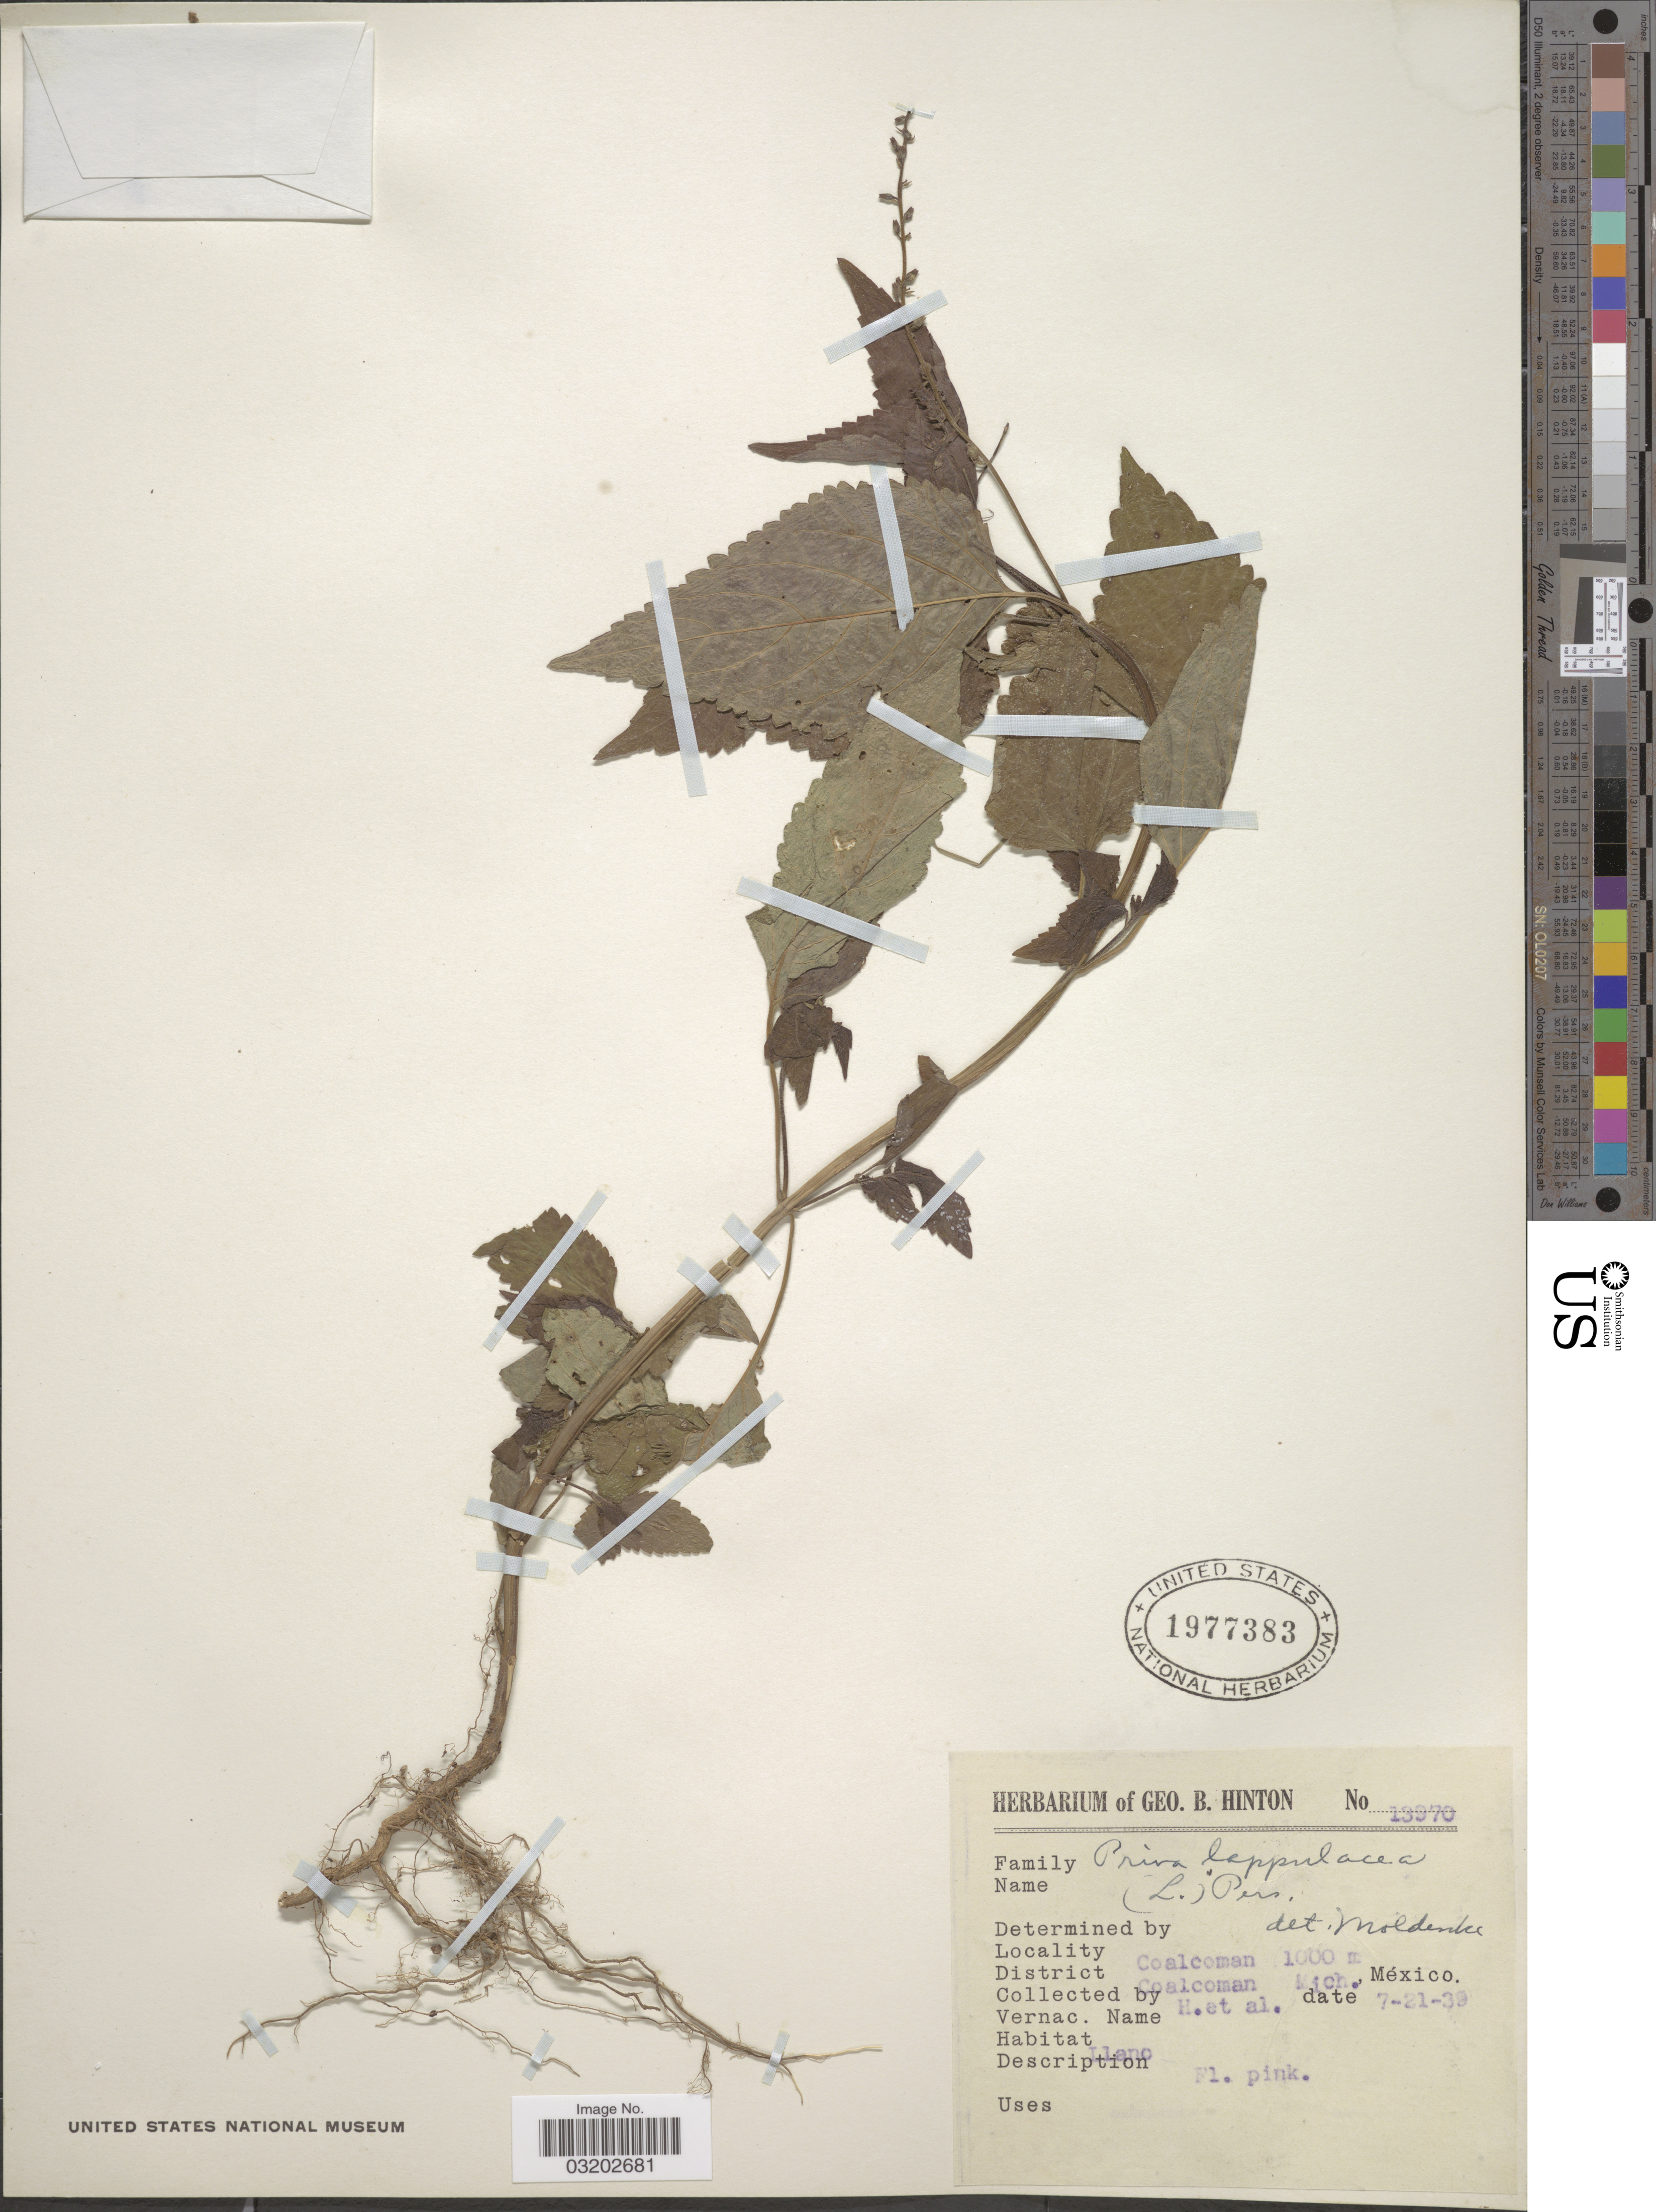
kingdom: Plantae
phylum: Tracheophyta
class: Magnoliopsida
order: Lamiales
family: Verbenaceae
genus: Priva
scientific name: Priva lappulacea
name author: (L.) Pers.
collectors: G. B. Hinton & et al.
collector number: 13970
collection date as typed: Transcribed d/m/y: 21/7/39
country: Mexico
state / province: Michoacán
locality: Coalcoman. District Coalcoman.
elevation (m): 1000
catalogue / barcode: US 1977383